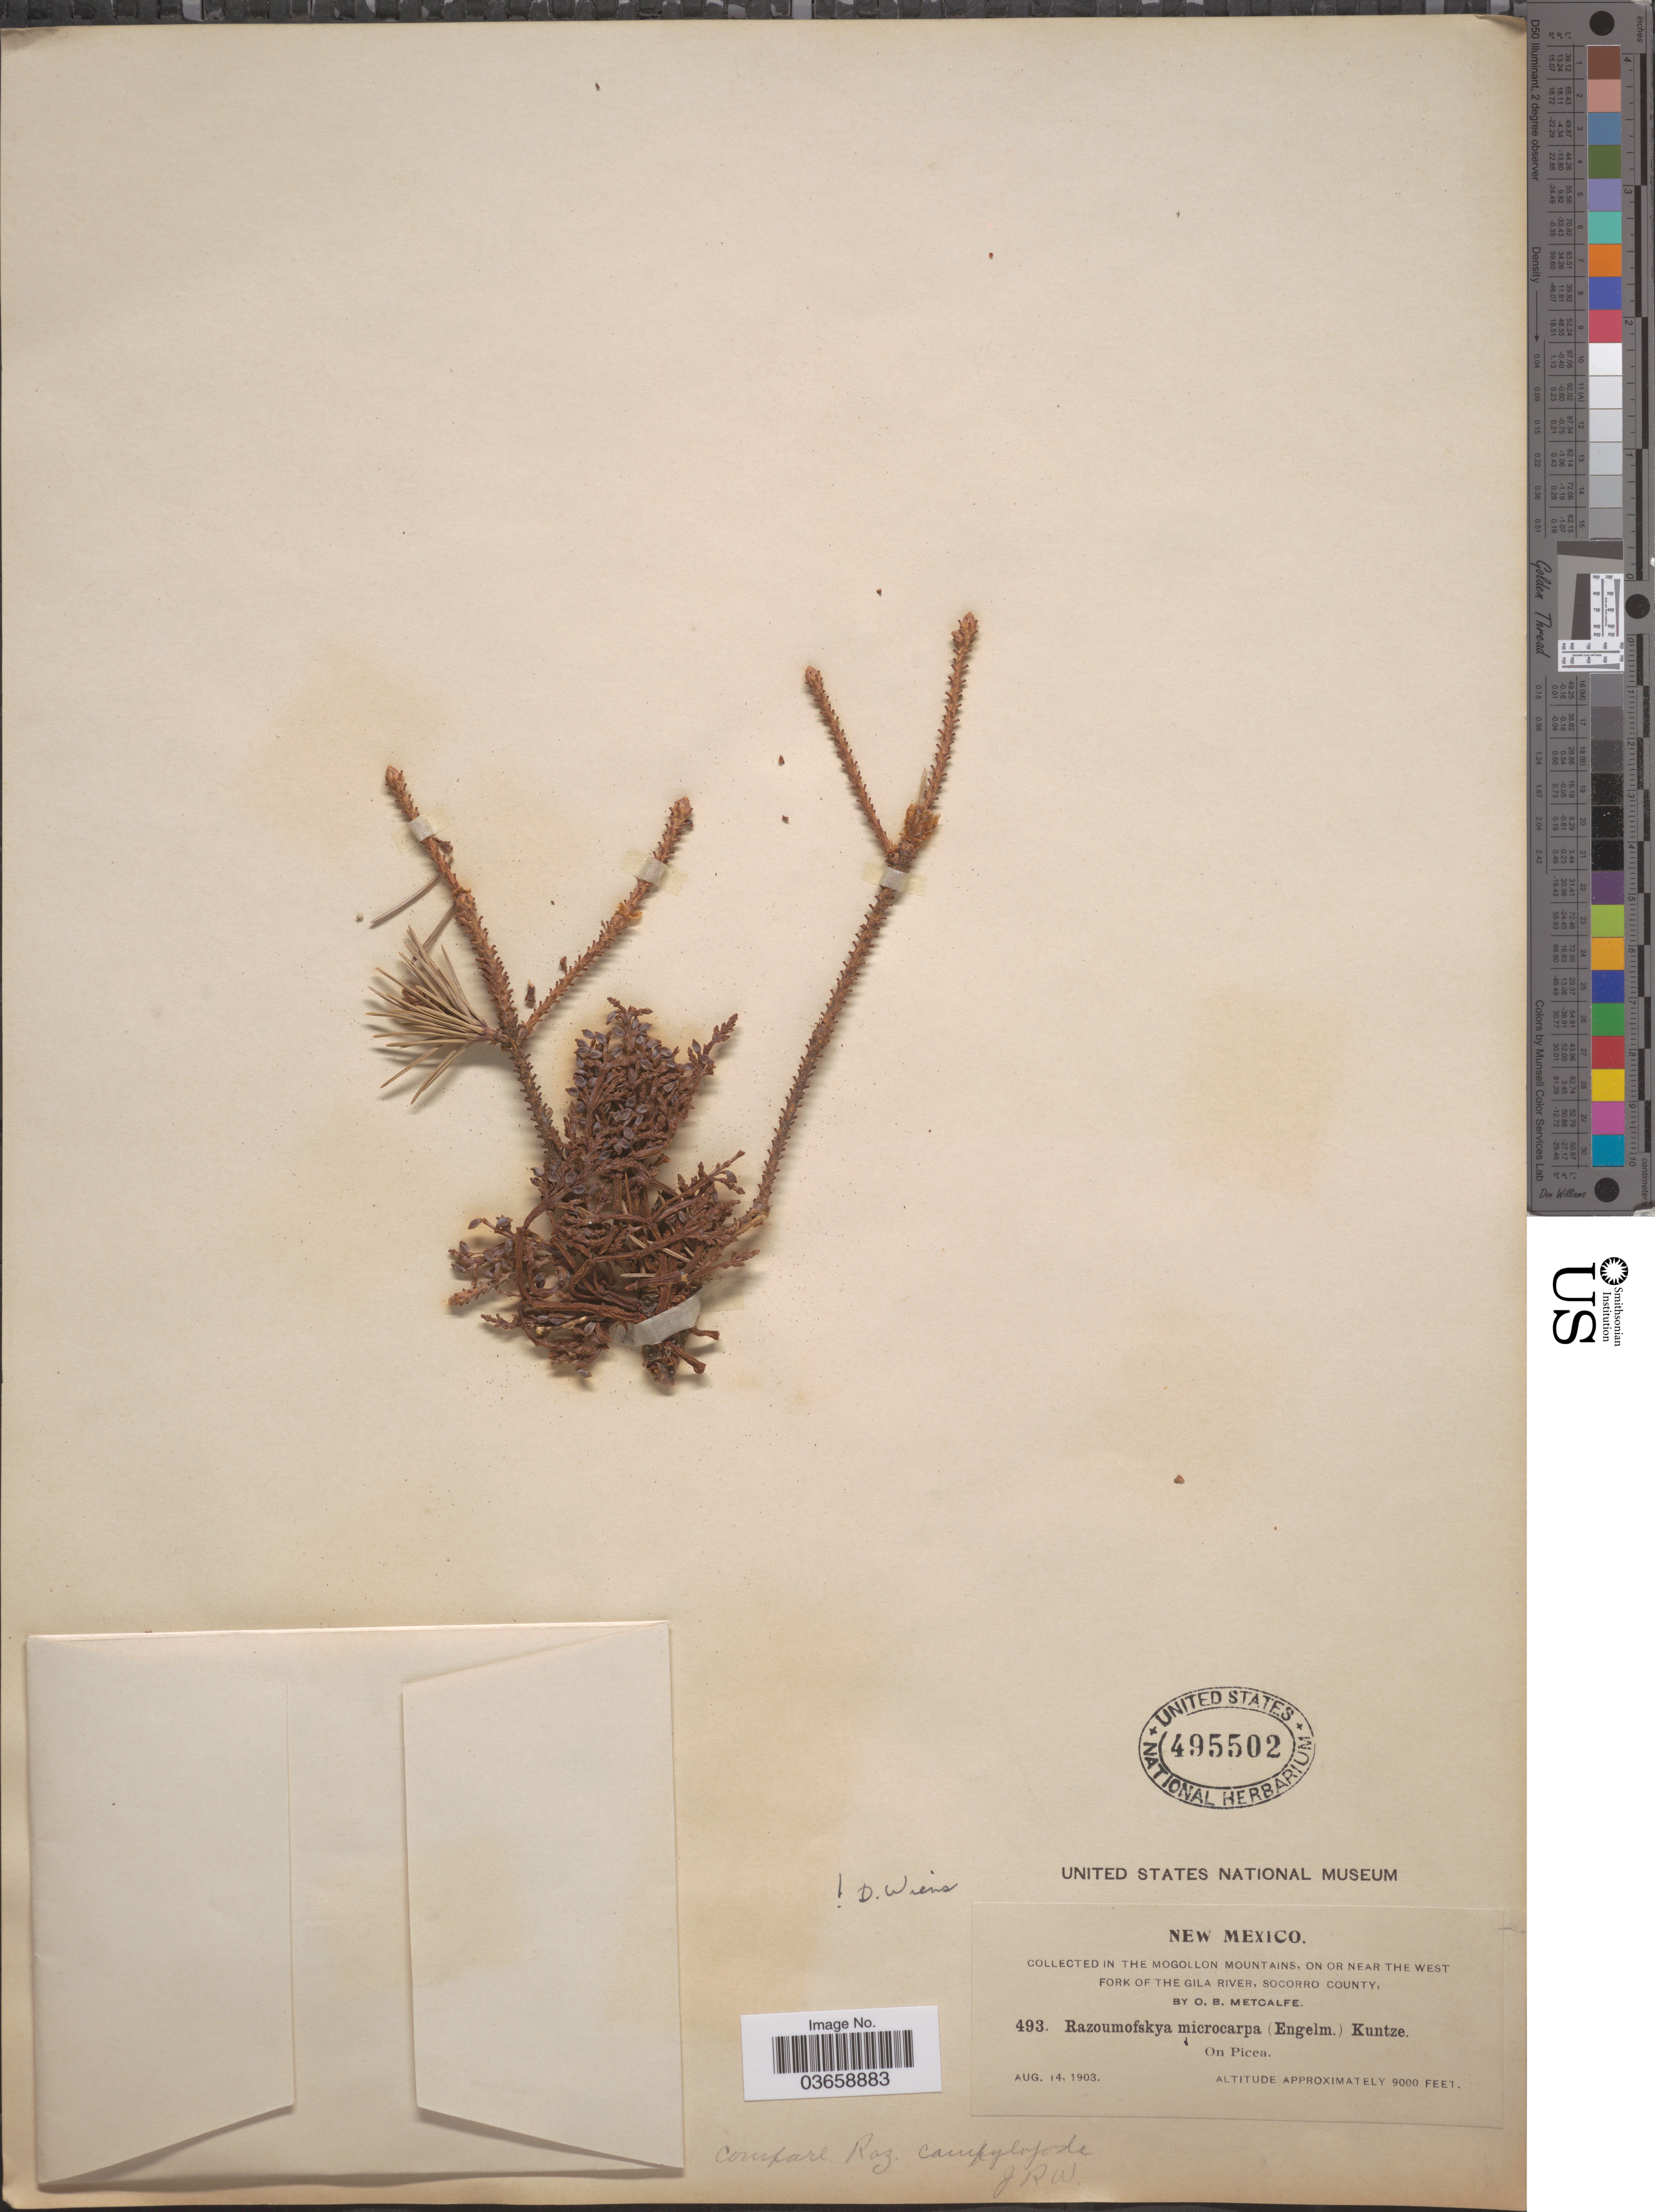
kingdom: Plantae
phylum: Tracheophyta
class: Magnoliopsida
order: Santalales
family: Viscaceae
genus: Arceuthobium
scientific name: Arceuthobium campylopodum f. microcarpum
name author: (Engelm.) L.S. Gill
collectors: O. B. Metcalfe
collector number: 493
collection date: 1903-08-14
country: United States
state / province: New Mexico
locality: In the Mogollon Mountains, on or near the West Fork of the Gila River, Socorro County. On Picea.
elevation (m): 2743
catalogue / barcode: US 495502